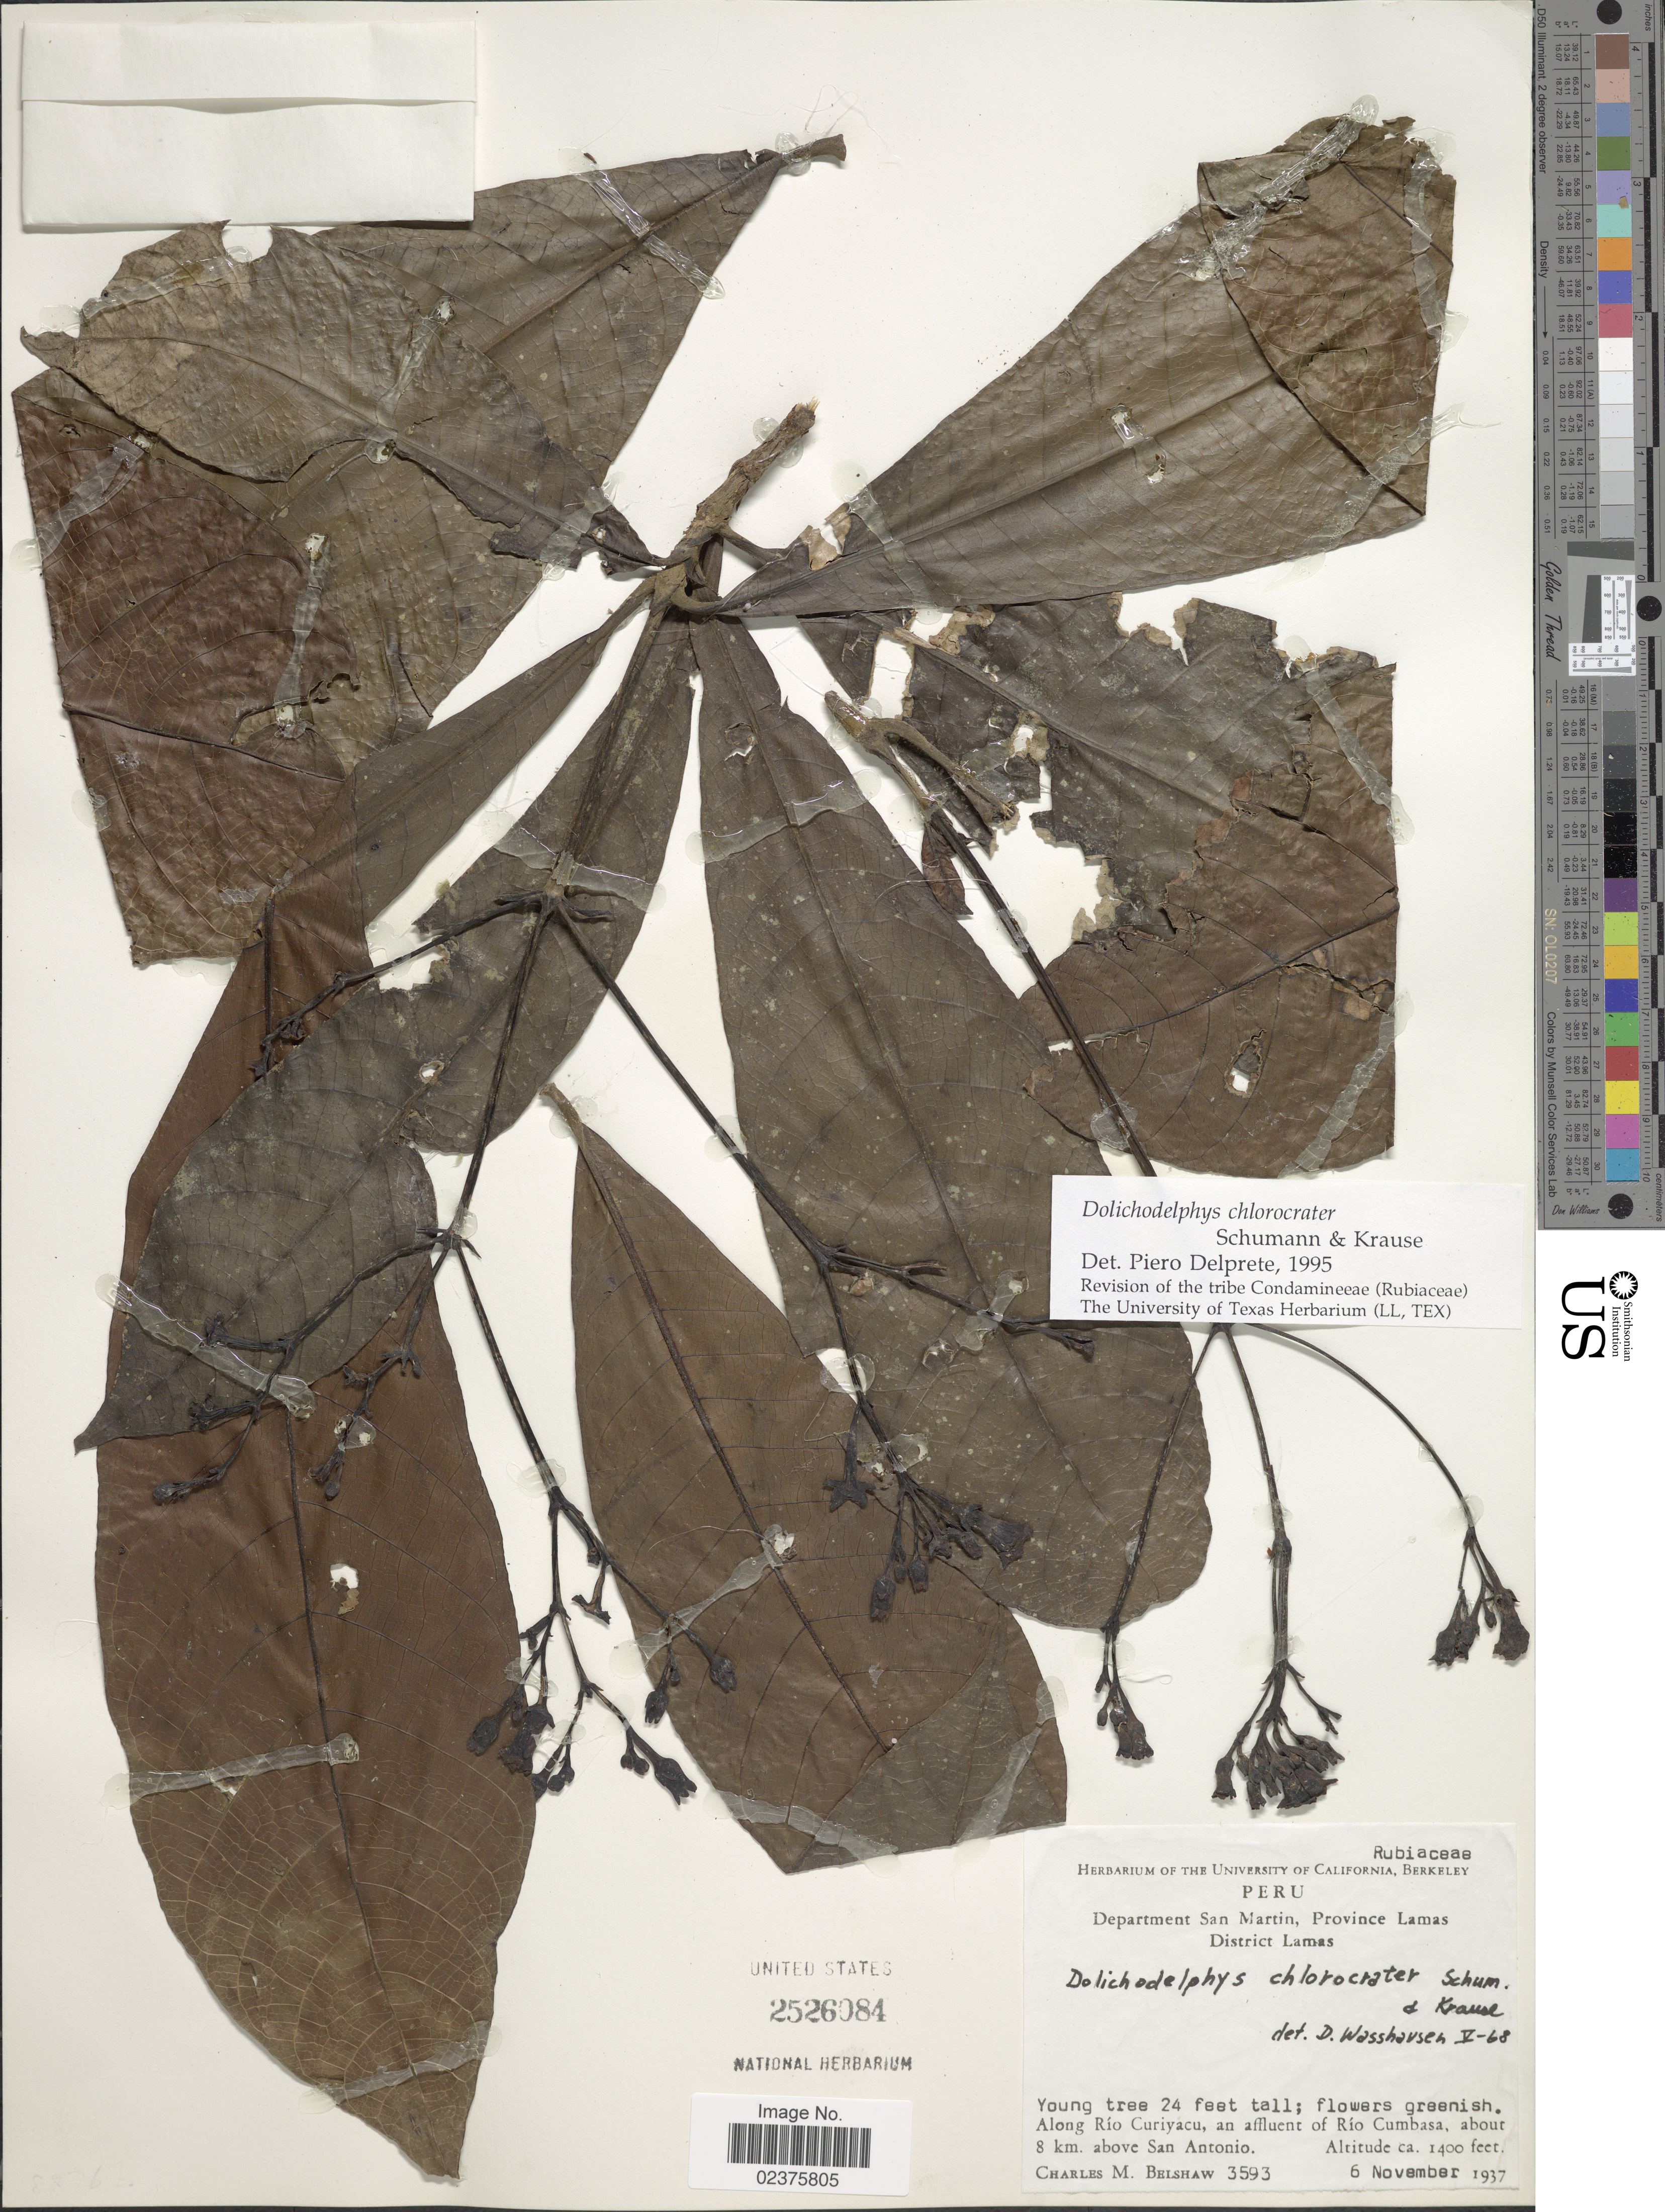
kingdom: Plantae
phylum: Tracheophyta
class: Magnoliopsida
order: Gentianales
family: Rubiaceae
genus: Dolichodelphys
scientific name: Dolichodelphys chlorocrater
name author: K. Schum. & K. Krause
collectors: C. Shaw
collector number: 3593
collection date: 1937-11-06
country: Peru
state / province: San Martín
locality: Province Lamas, District Lamas, along Rio Curiyacu, an affluent of Rio Cumbassa, about 8 km. above San Antonio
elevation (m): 427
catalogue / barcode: US 2526084